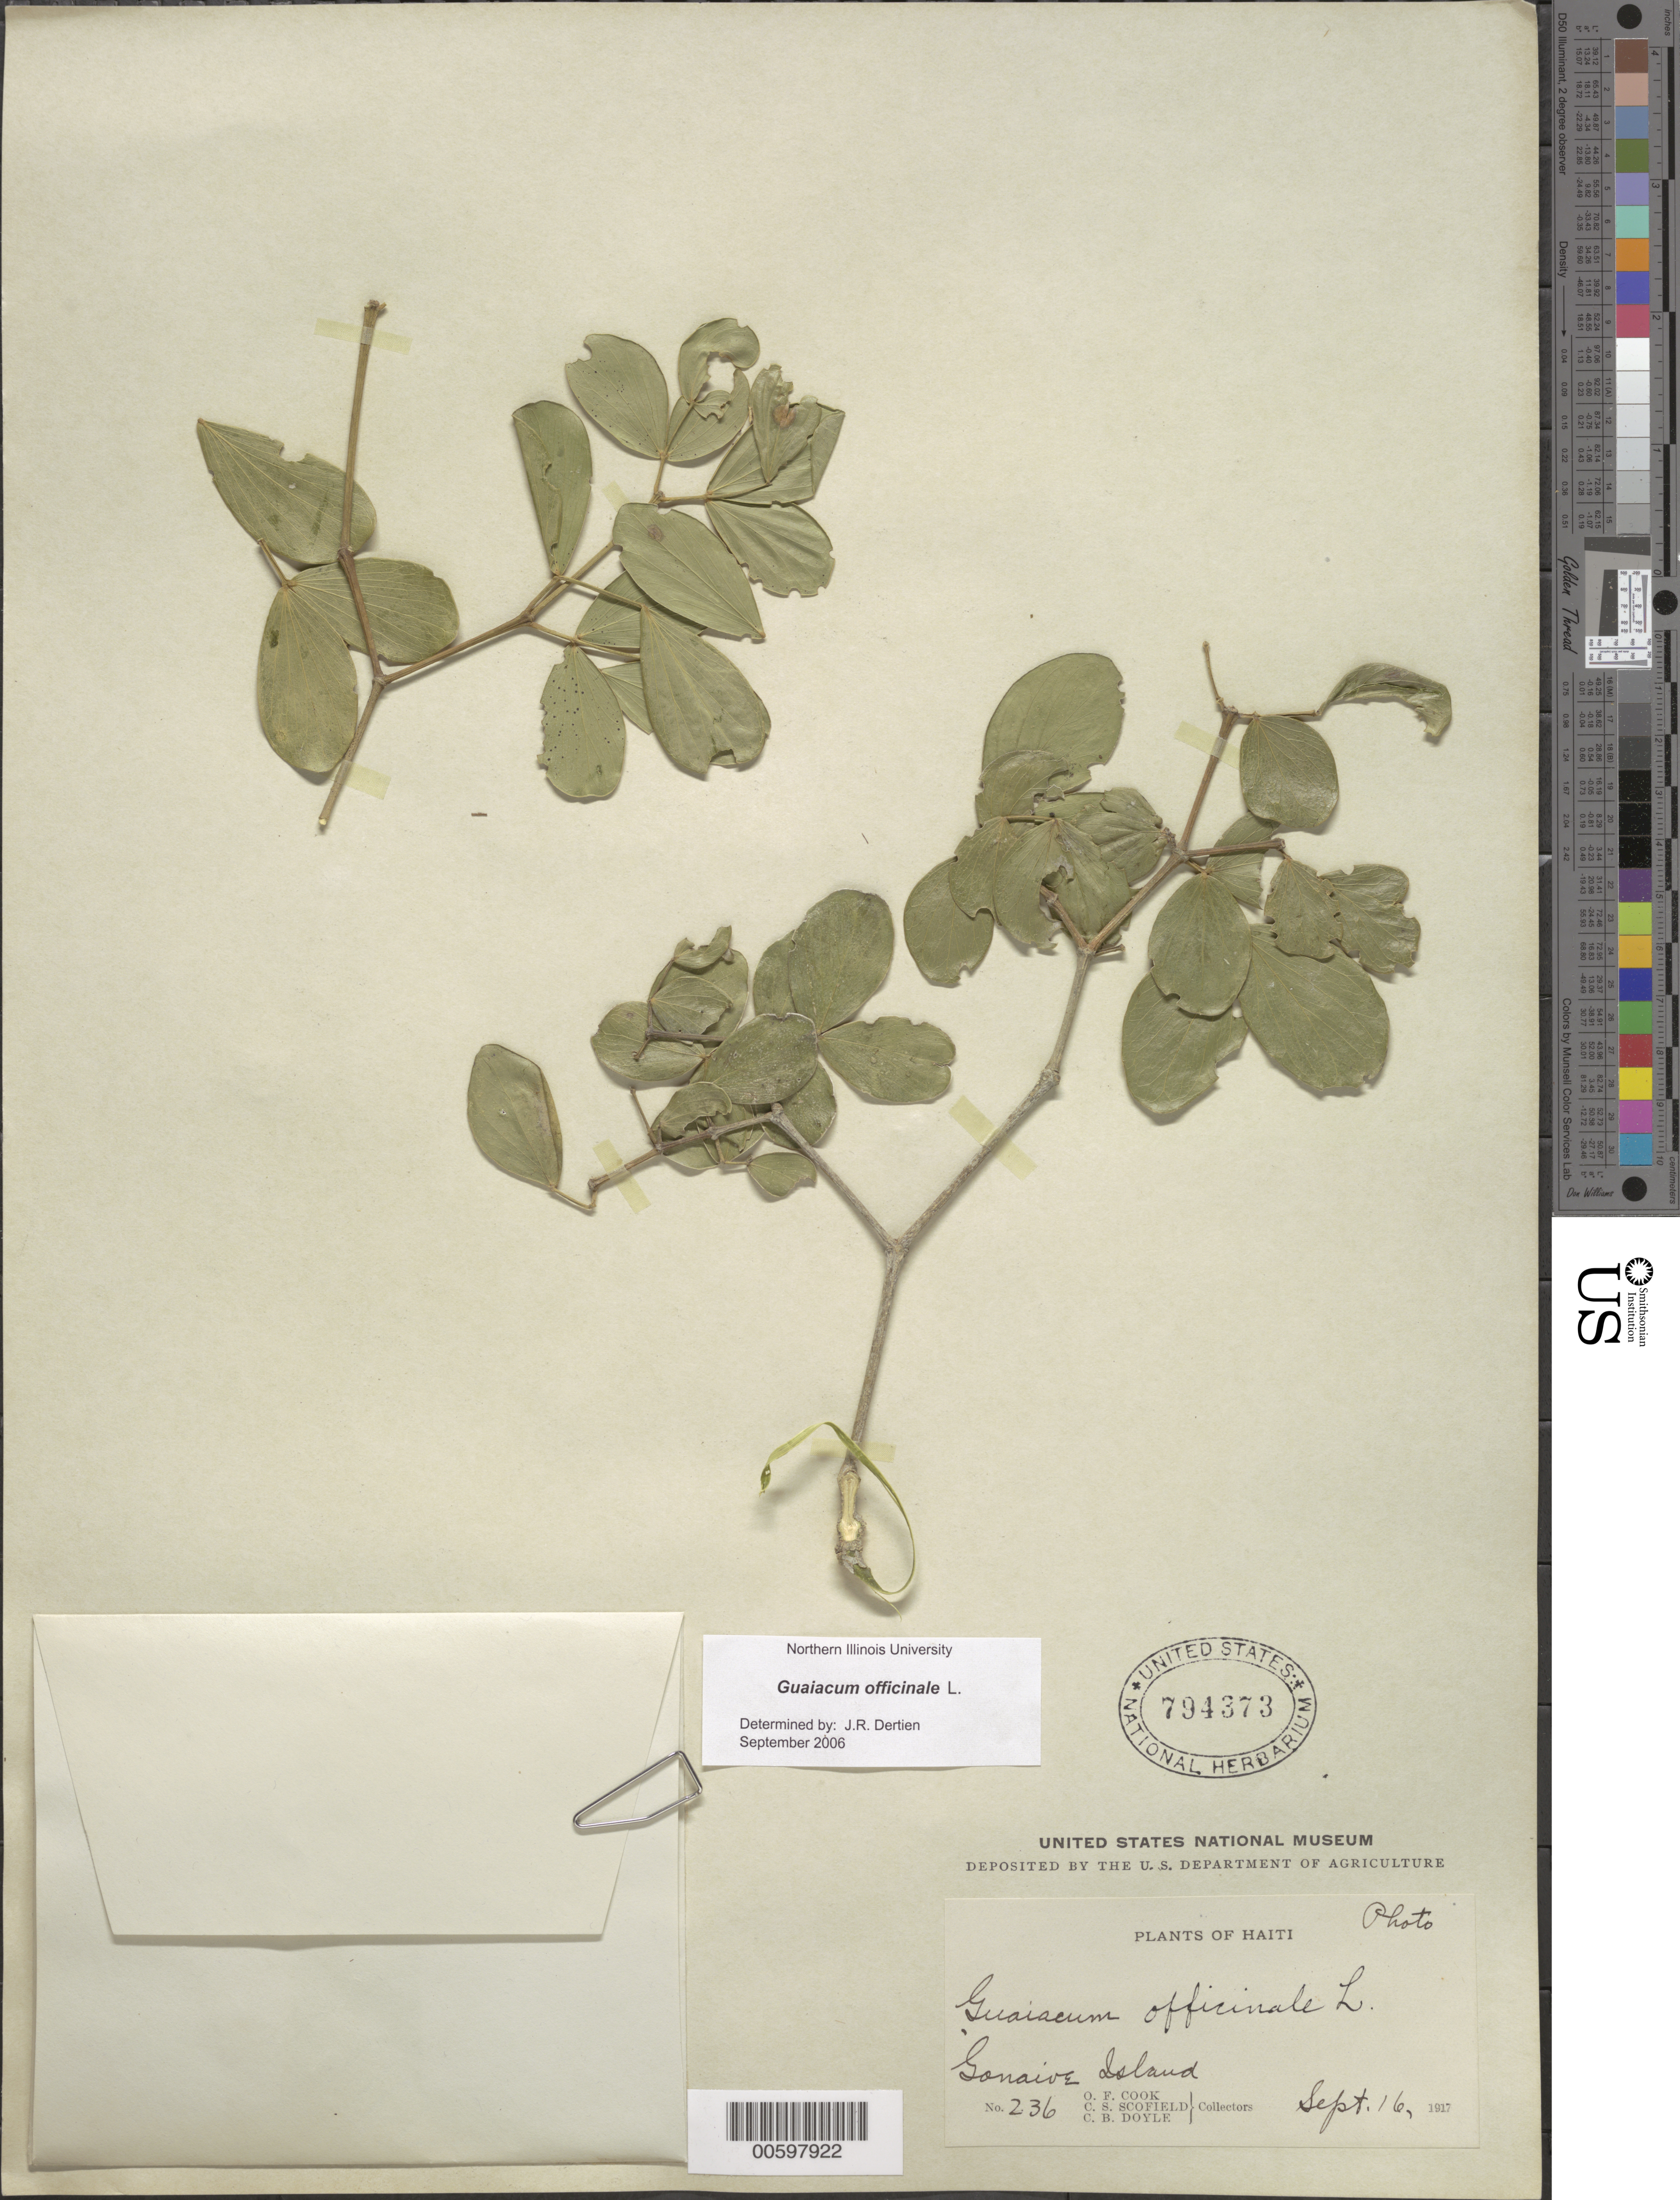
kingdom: Plantae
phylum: Tracheophyta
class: Magnoliopsida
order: Zygophyllales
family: Zygophyllaceae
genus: Guaiacum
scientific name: Guaiacum officinale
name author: L.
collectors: O. F. Cook, C. Scofield & C. Doyle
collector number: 236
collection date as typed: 16 Sep 1917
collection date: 1917-09-16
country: Haiti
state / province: Ouest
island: Gonave Island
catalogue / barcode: US 794373